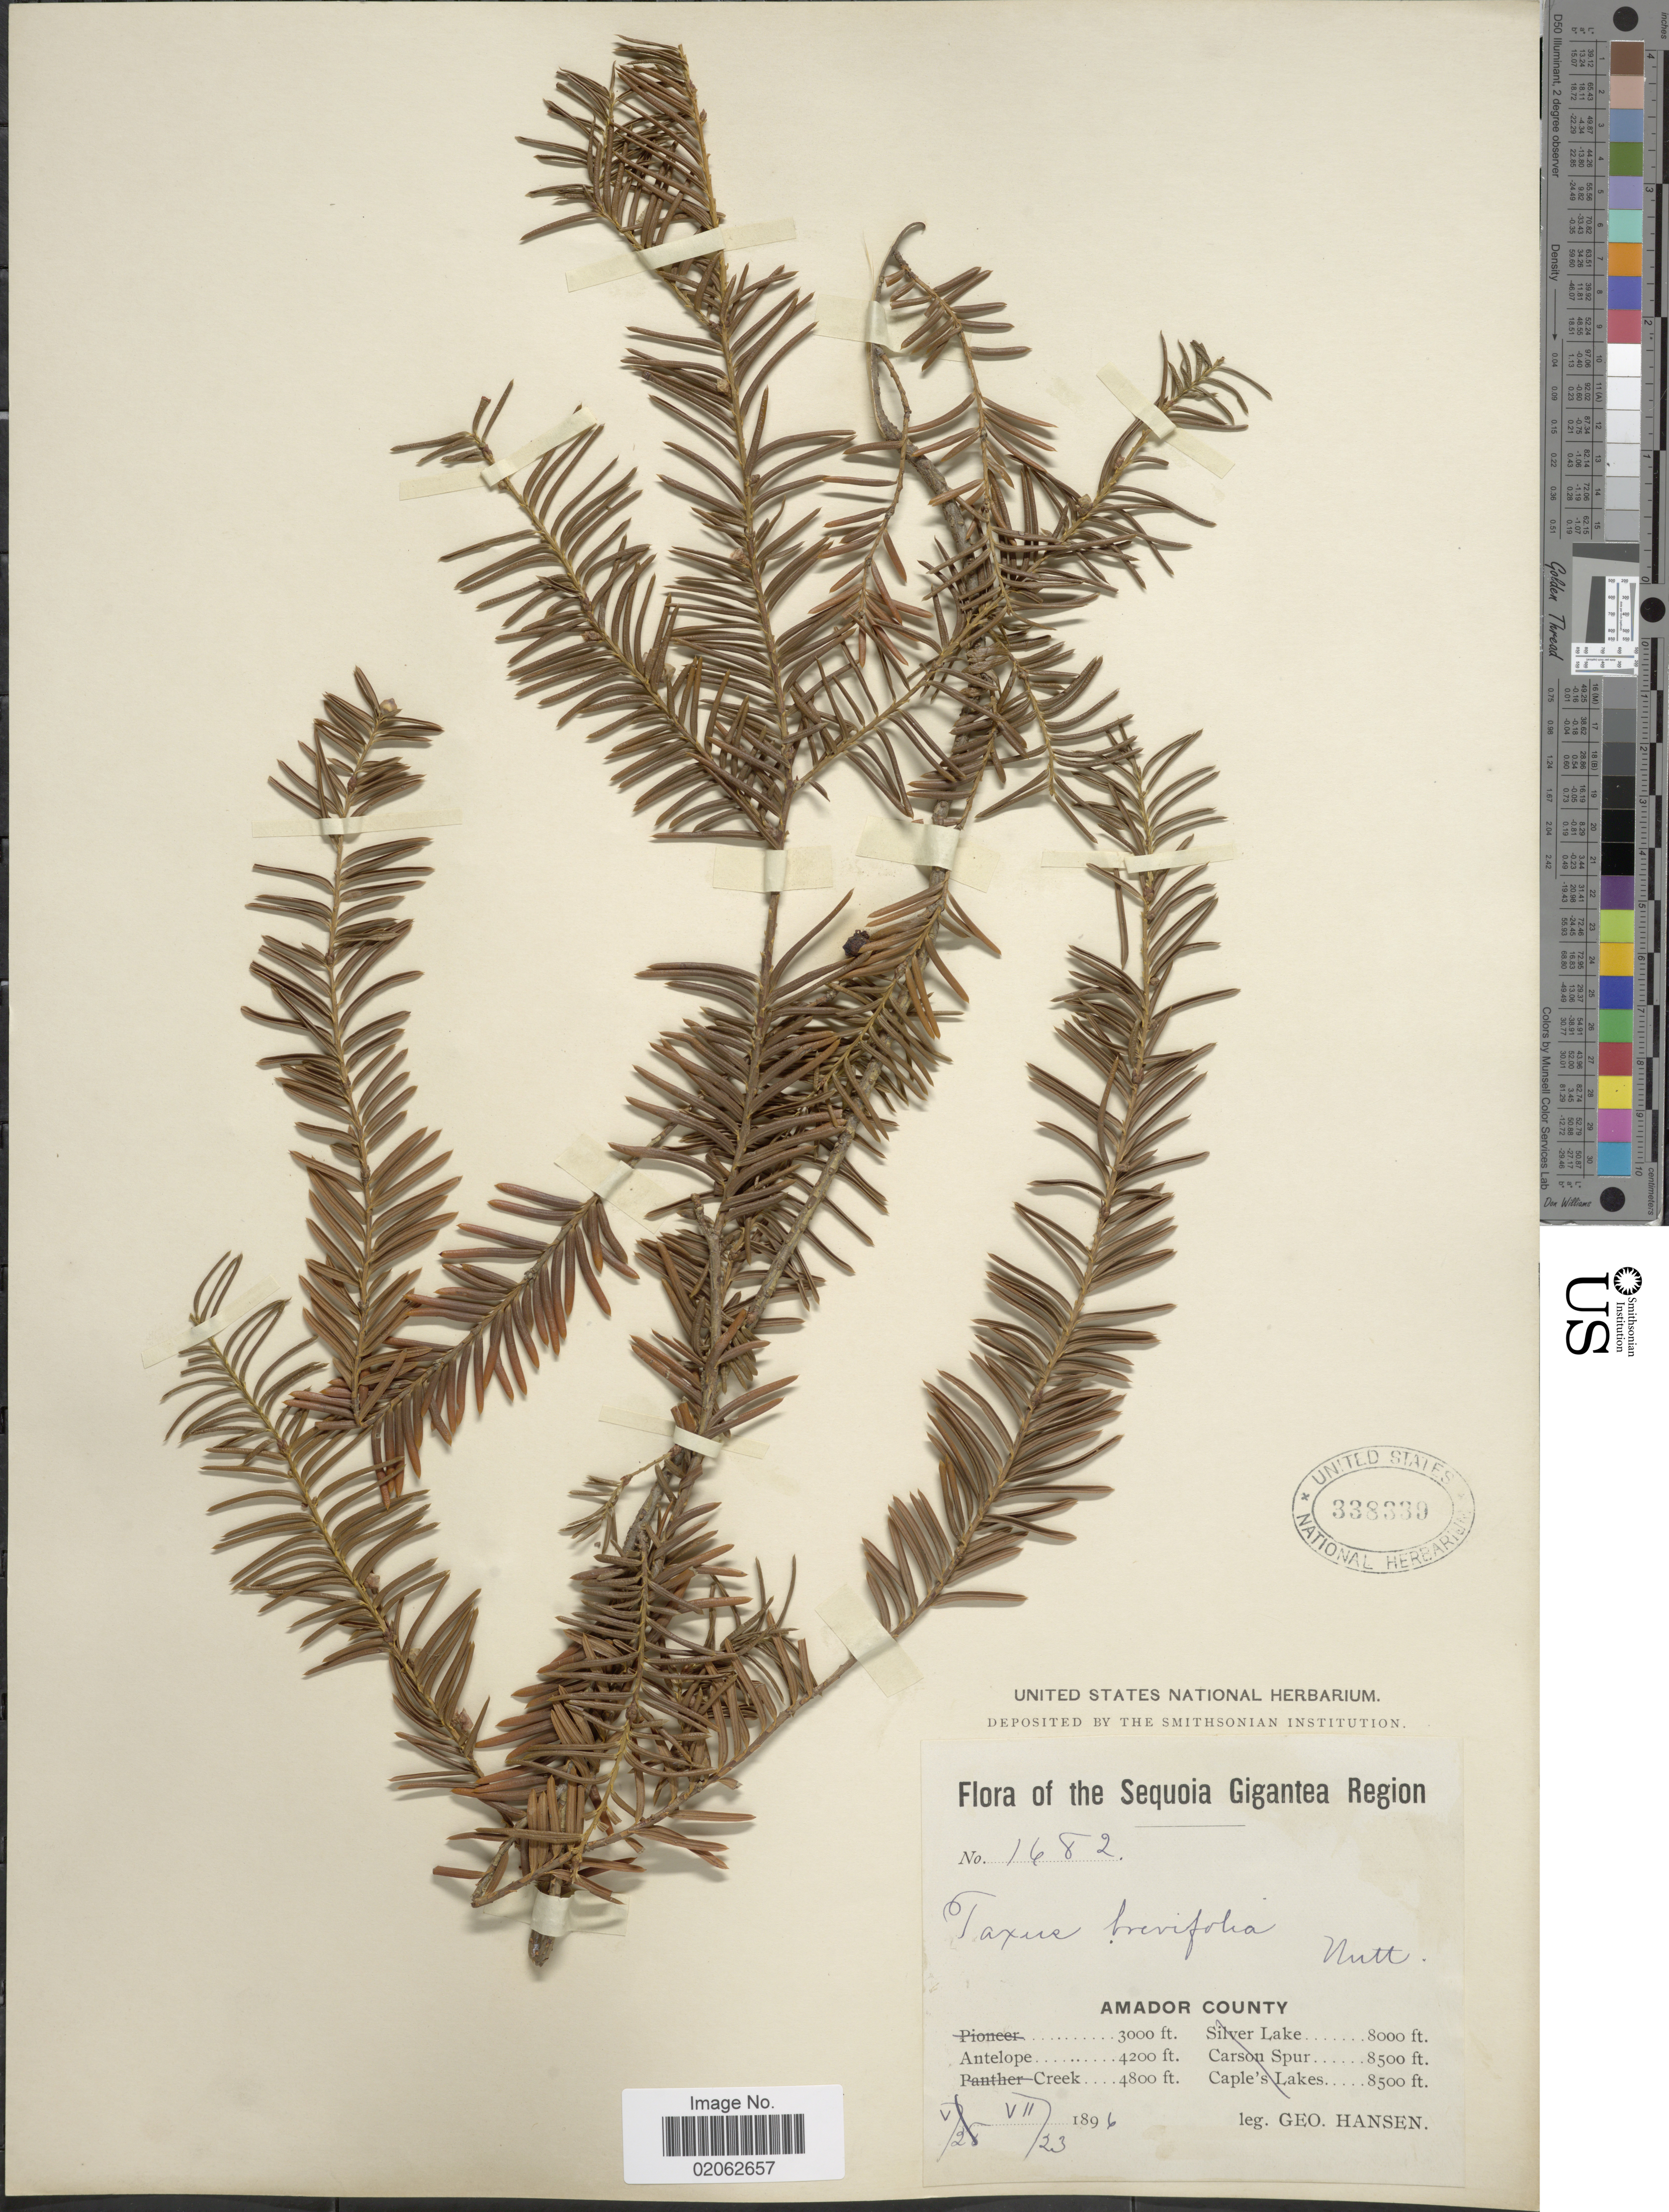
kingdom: Plantae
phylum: Tracheophyta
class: Pinopsida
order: Pinales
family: Taxaceae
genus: Taxus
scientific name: Taxus brevifolia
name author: Nutt.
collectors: G. Hansen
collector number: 1682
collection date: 1896-07-23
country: United States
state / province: California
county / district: Amador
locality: The Sequoia Gigantea Region, Amador County, Antelope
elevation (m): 1280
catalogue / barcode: US 338339